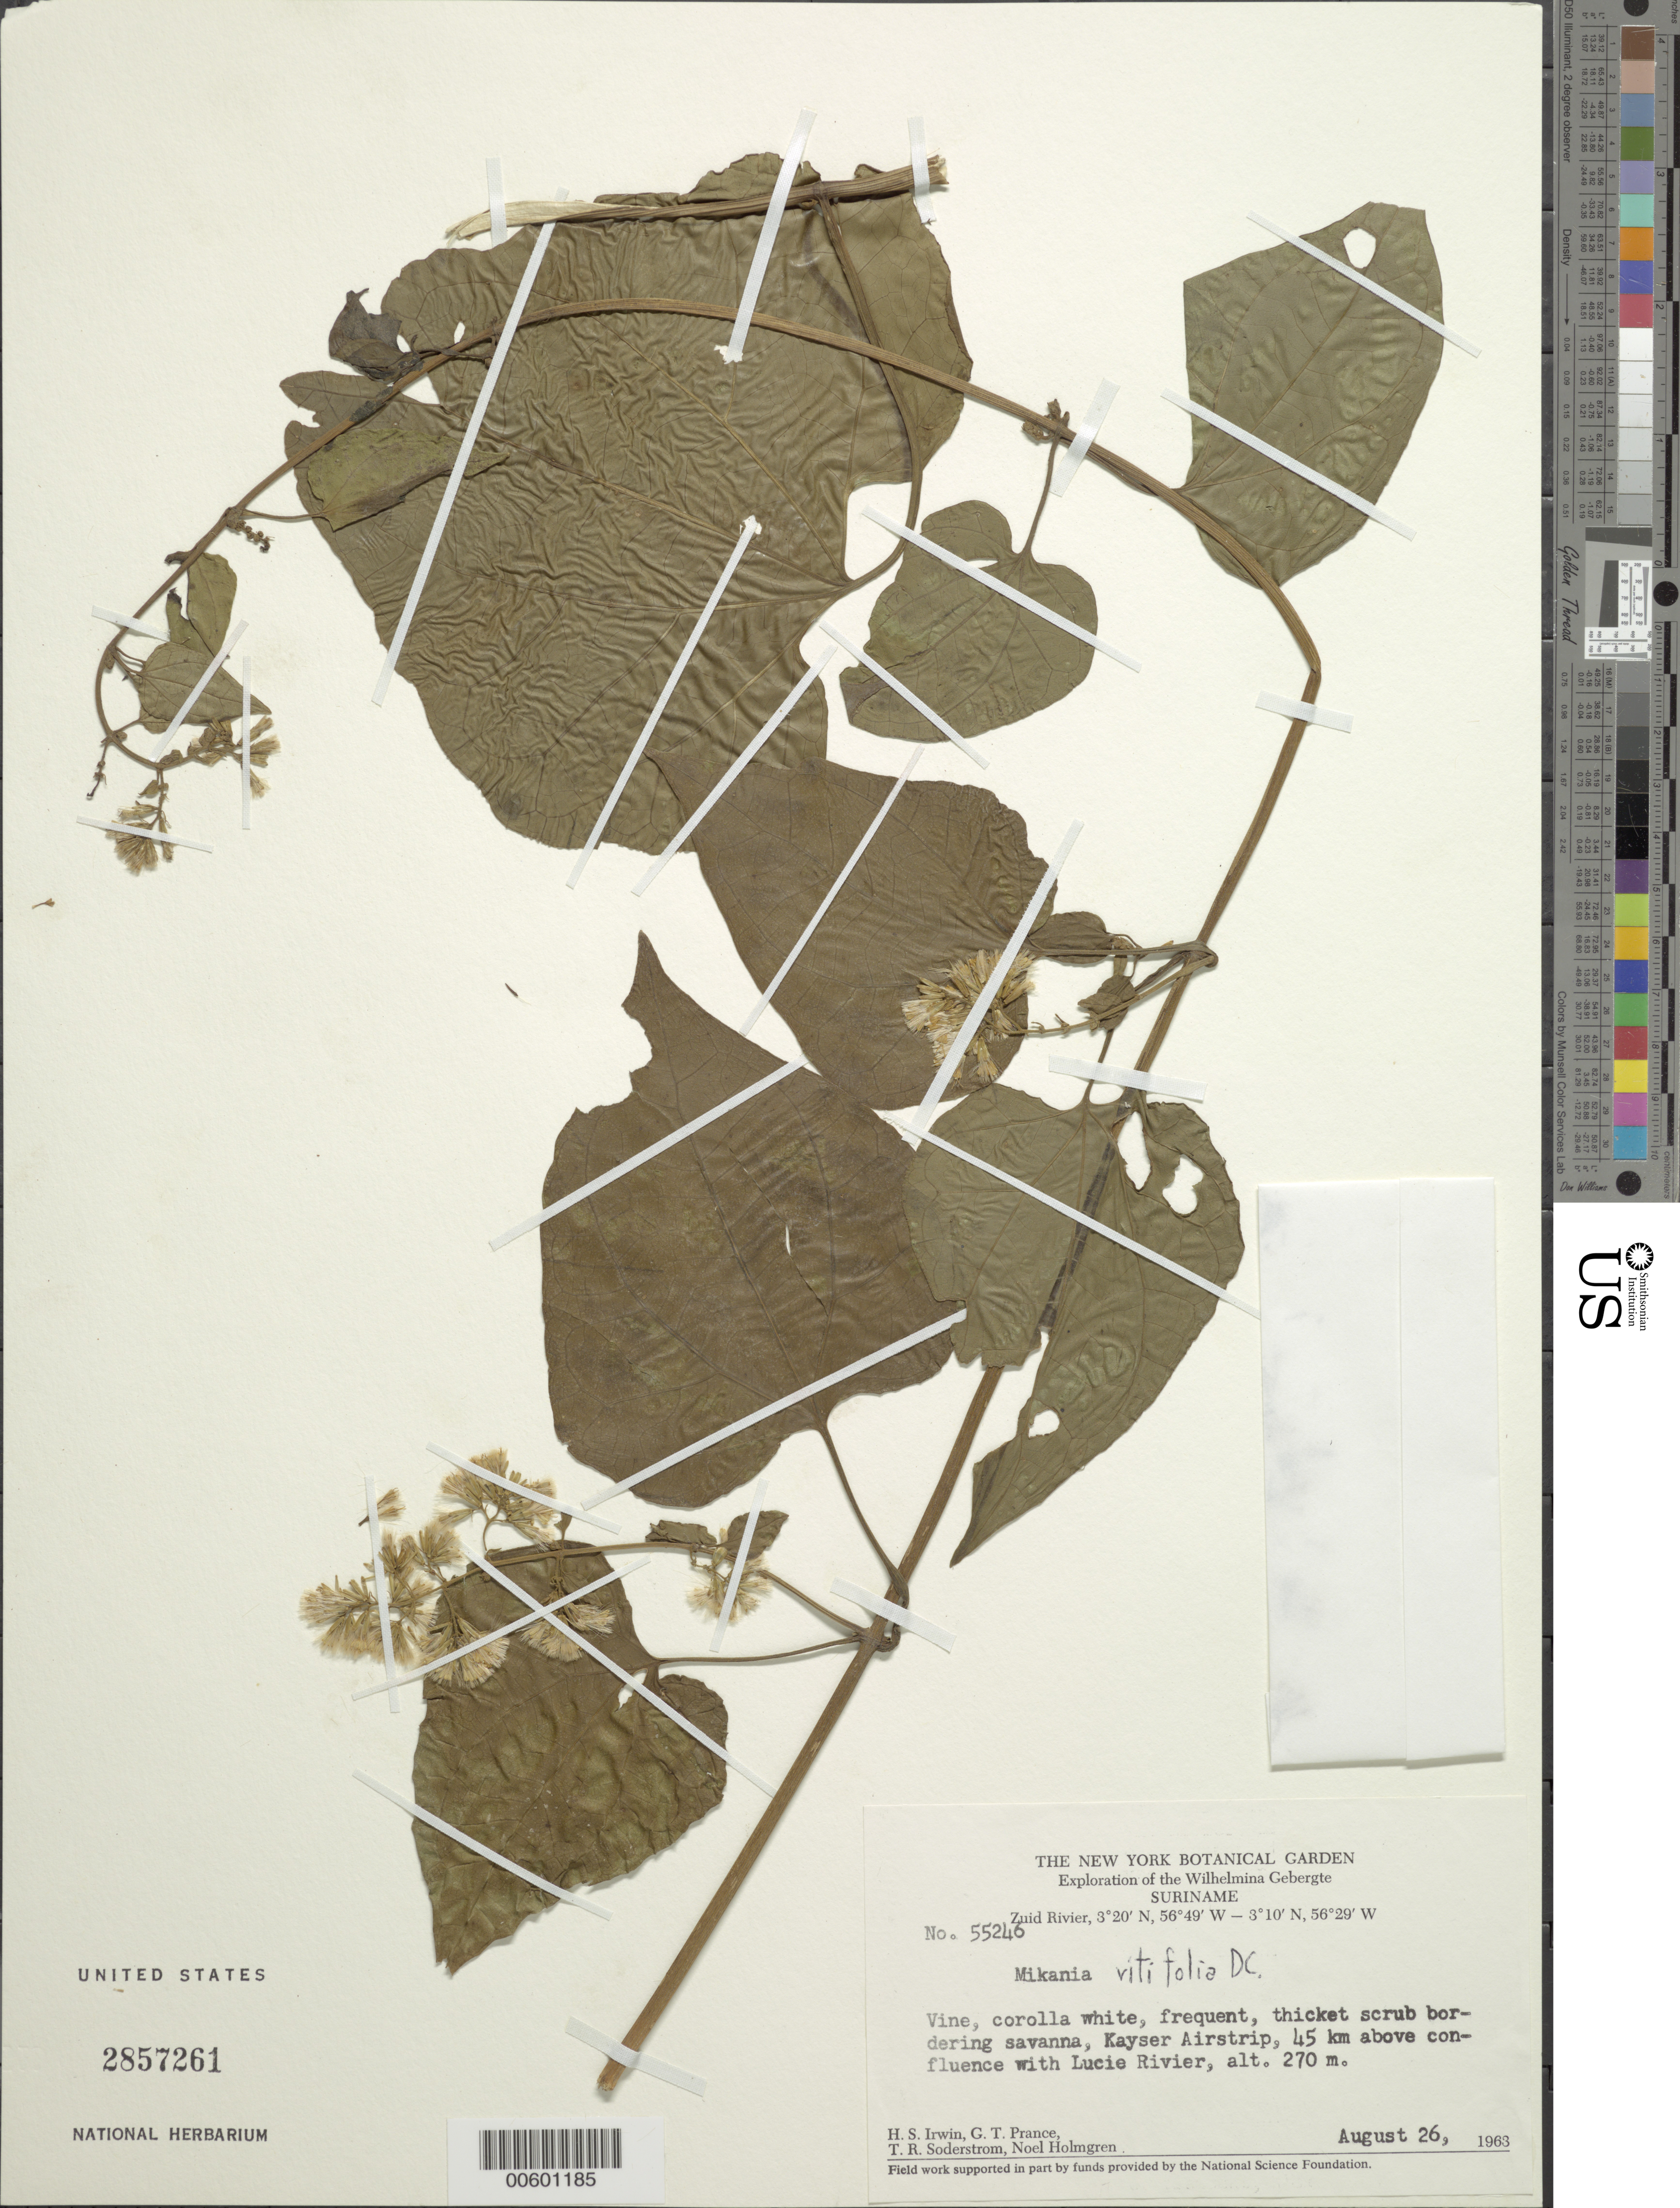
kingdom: Plantae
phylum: Tracheophyta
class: Magnoliopsida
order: Asterales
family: Asteraceae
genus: Mikania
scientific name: Mikania vitifolia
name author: DC.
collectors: H. Irwin, G. T. Prance, T. R. Soderstrom & N. H. Holmgren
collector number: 55246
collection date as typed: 26-Aug-63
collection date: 1963-08-26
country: Suriname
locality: Kayser Airstrip, Zuid R., 45 km above confl. with Lucie R., Wilhelmina Gebergte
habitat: thicket scrub bordering savana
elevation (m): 270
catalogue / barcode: US 2857261